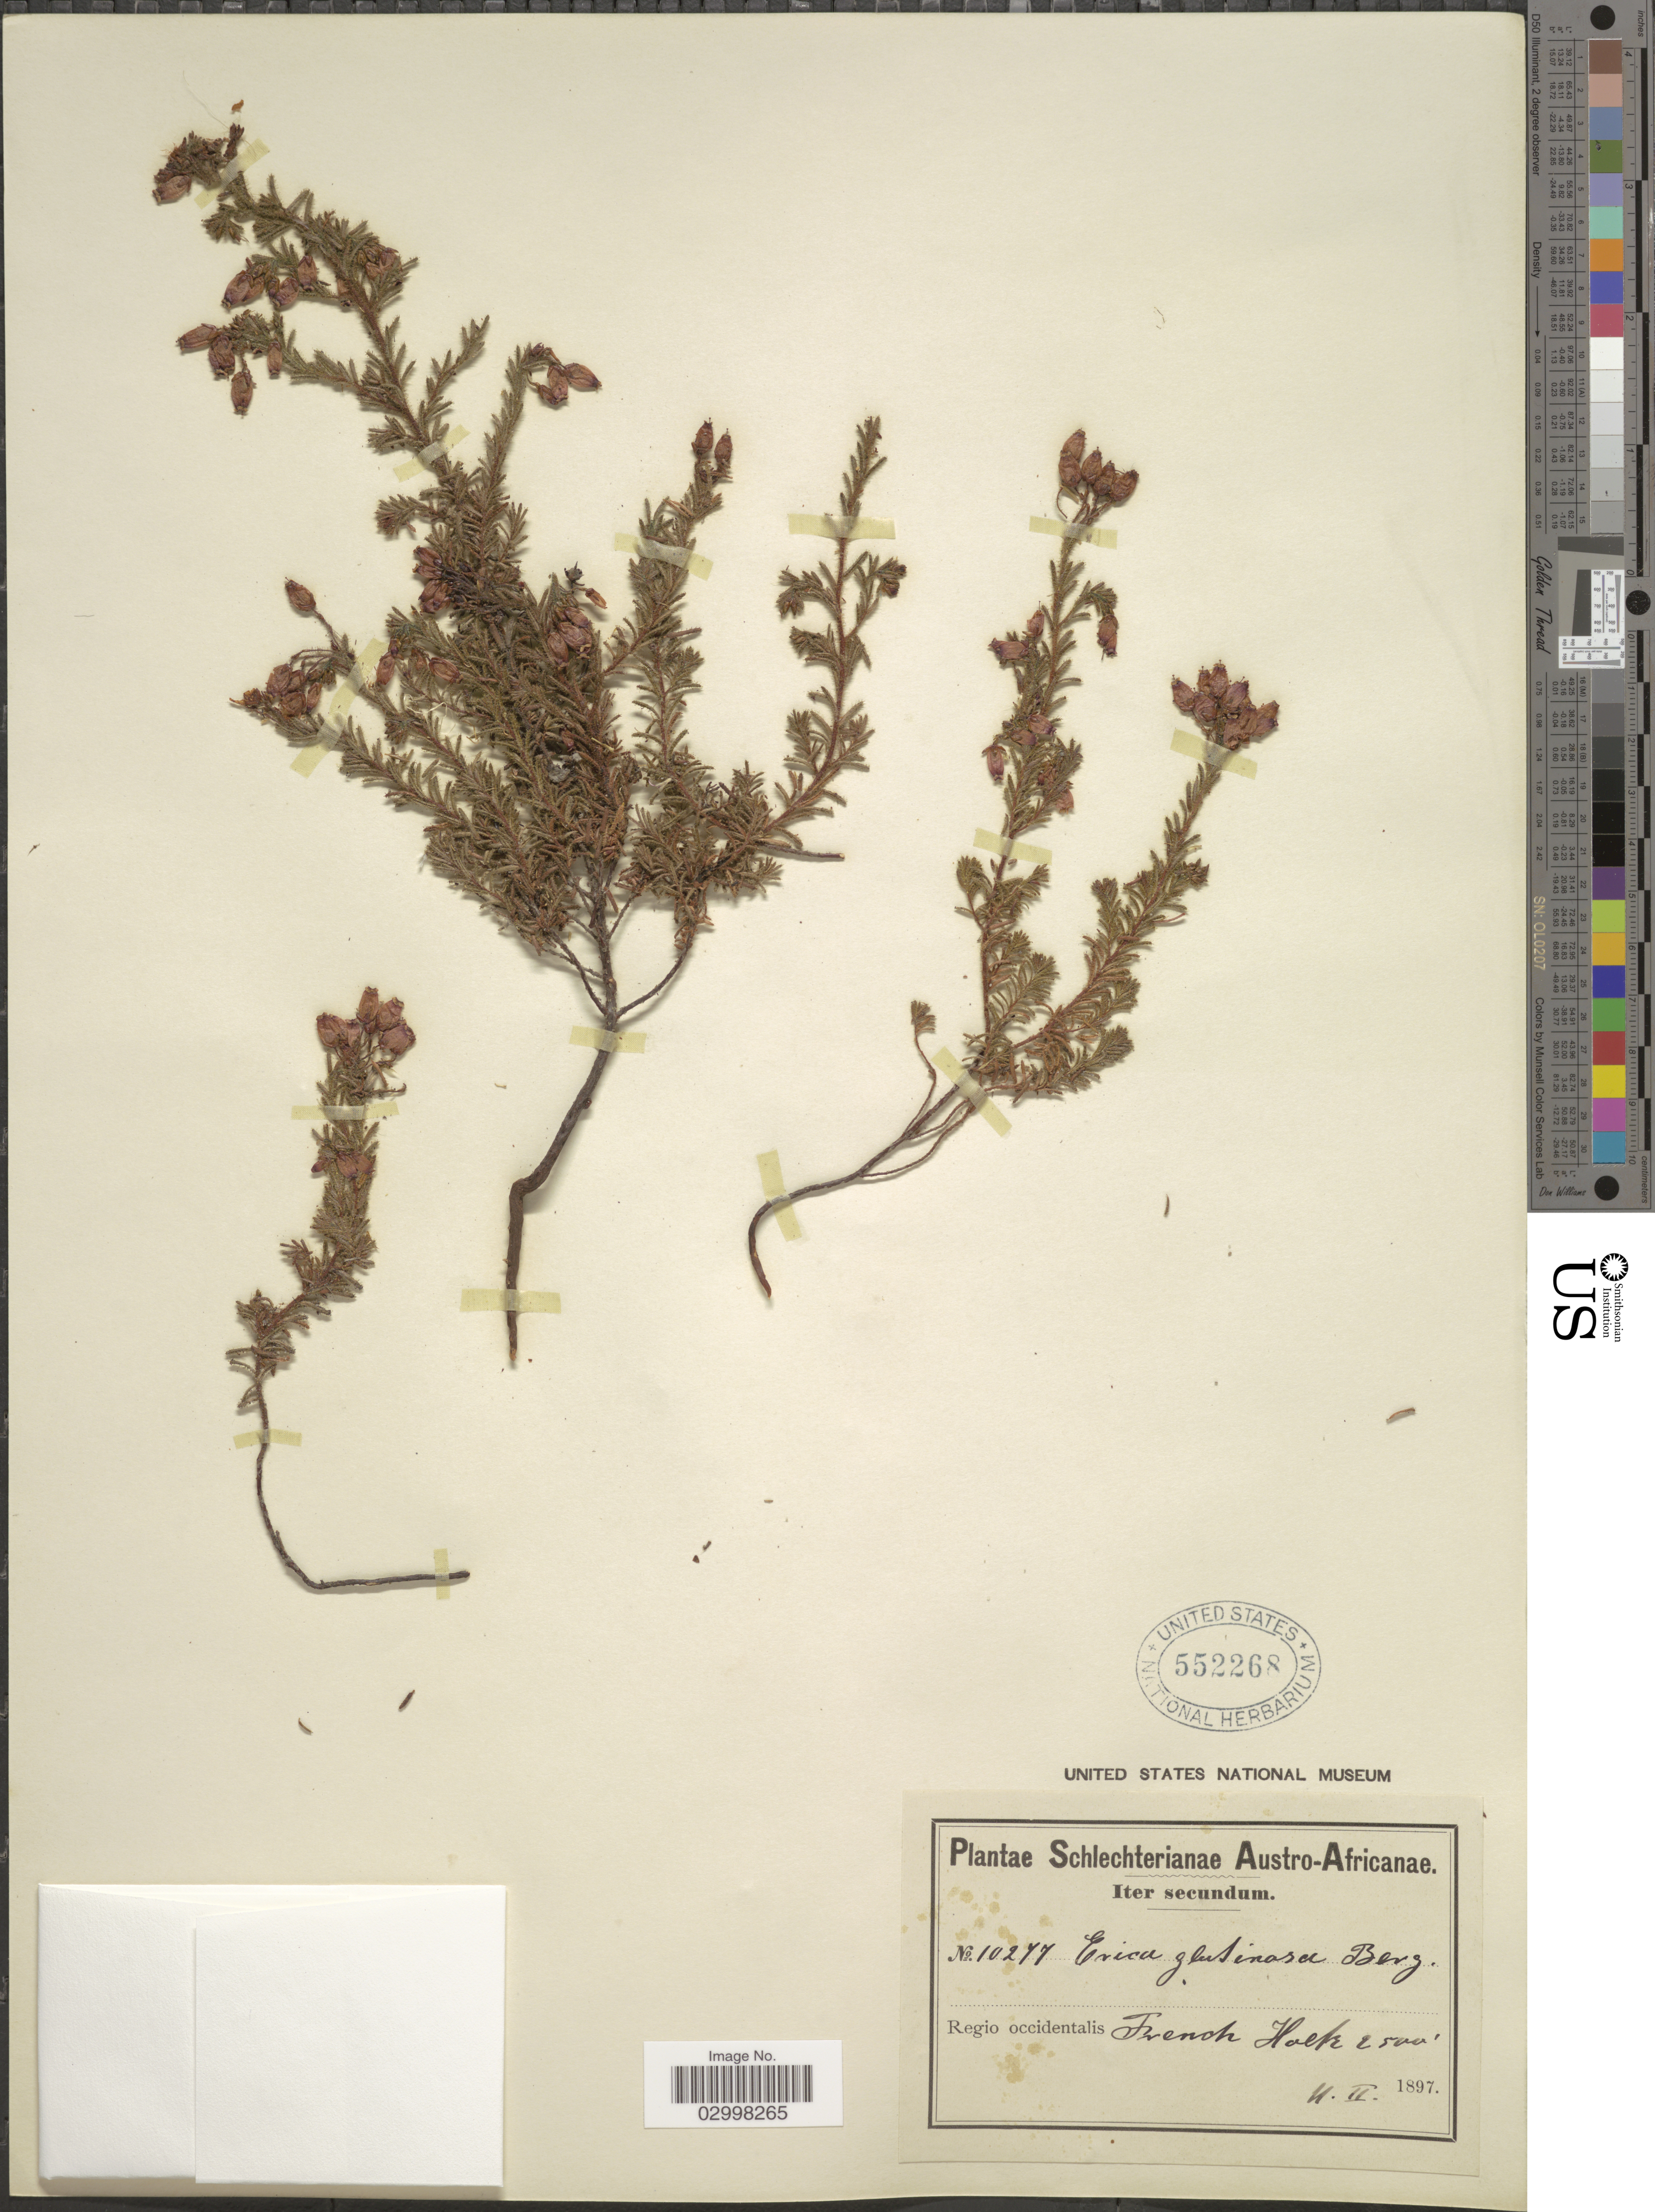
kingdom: Plantae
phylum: Tracheophyta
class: Magnoliopsida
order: Ericales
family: Ericaceae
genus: Erica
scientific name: Erica glutinosa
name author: P.J. Bergius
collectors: Schlechter, --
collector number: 10277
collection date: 1897-02-11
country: South Africa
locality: Austro-Africanae. Regio occidentalis French Hoek.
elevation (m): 762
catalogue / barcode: US 552268